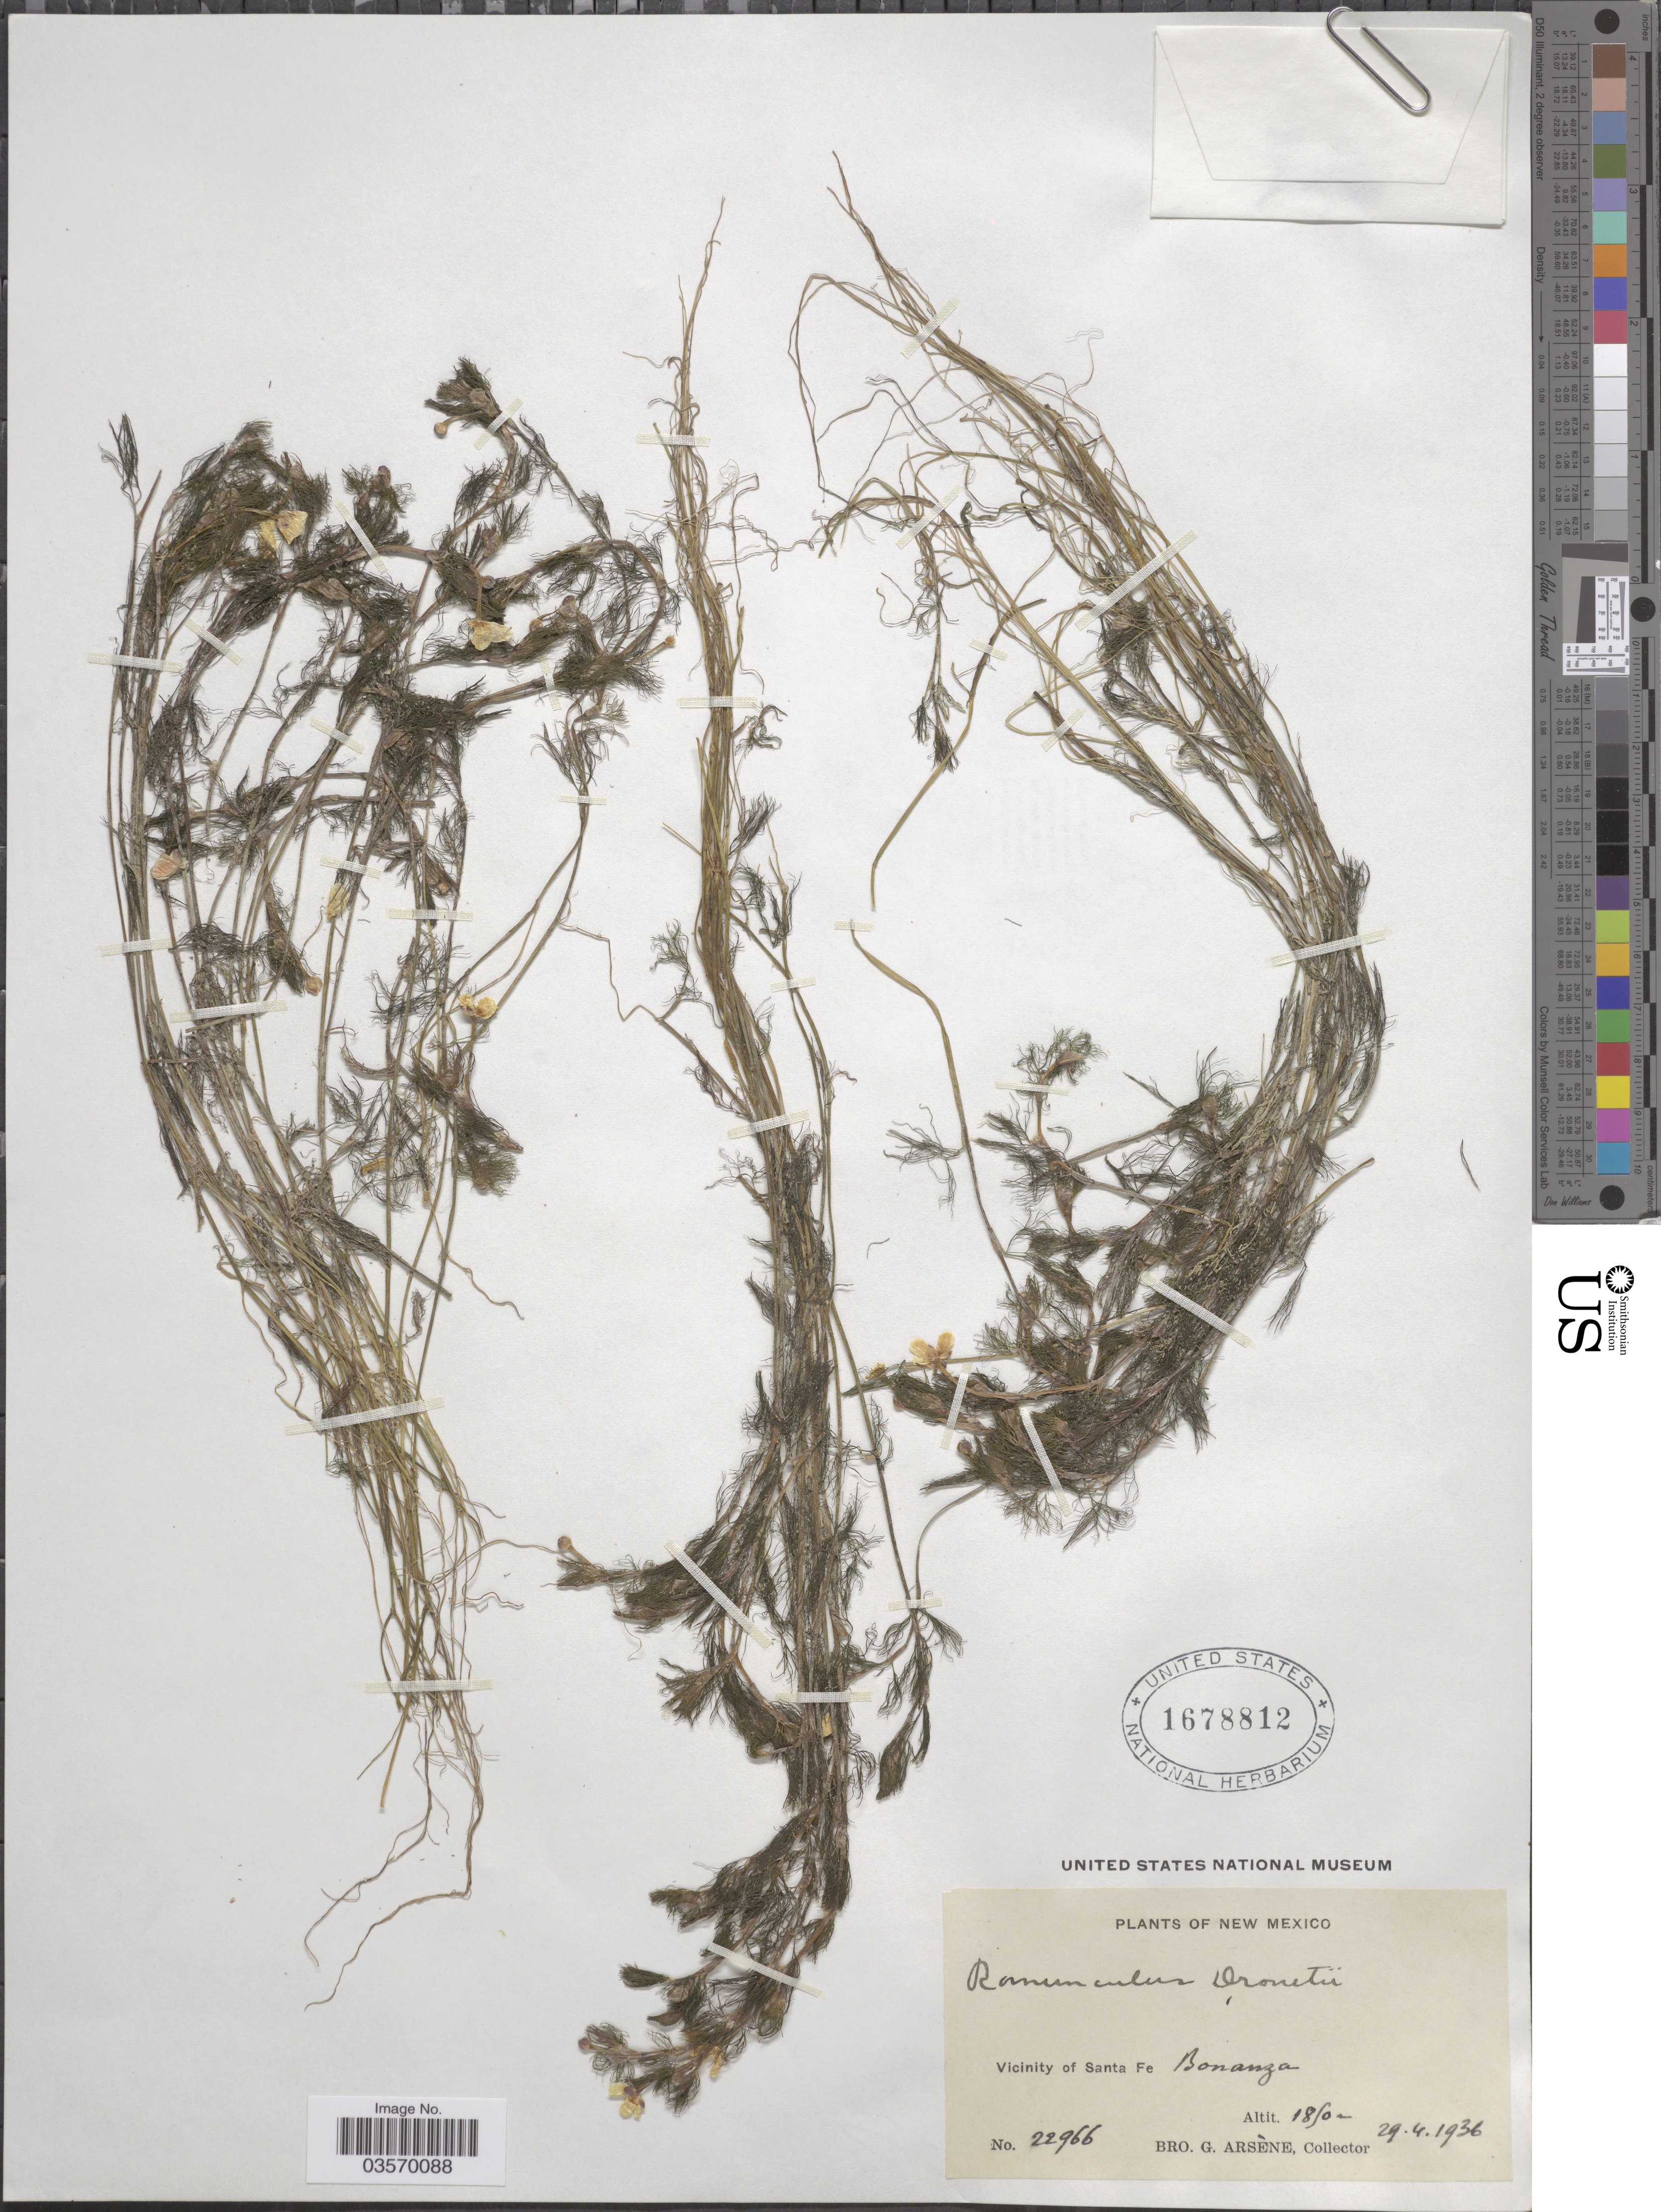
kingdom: Plantae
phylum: Tracheophyta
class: Magnoliopsida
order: Ranunculales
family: Ranunculaceae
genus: Ranunculus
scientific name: Ranunculus sp.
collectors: Bro. G. Arsène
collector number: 22966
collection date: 1936-04-29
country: United States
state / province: New Mexico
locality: Vicinity of Santa Fe. Bonanza.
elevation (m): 1850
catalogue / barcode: US 1678812